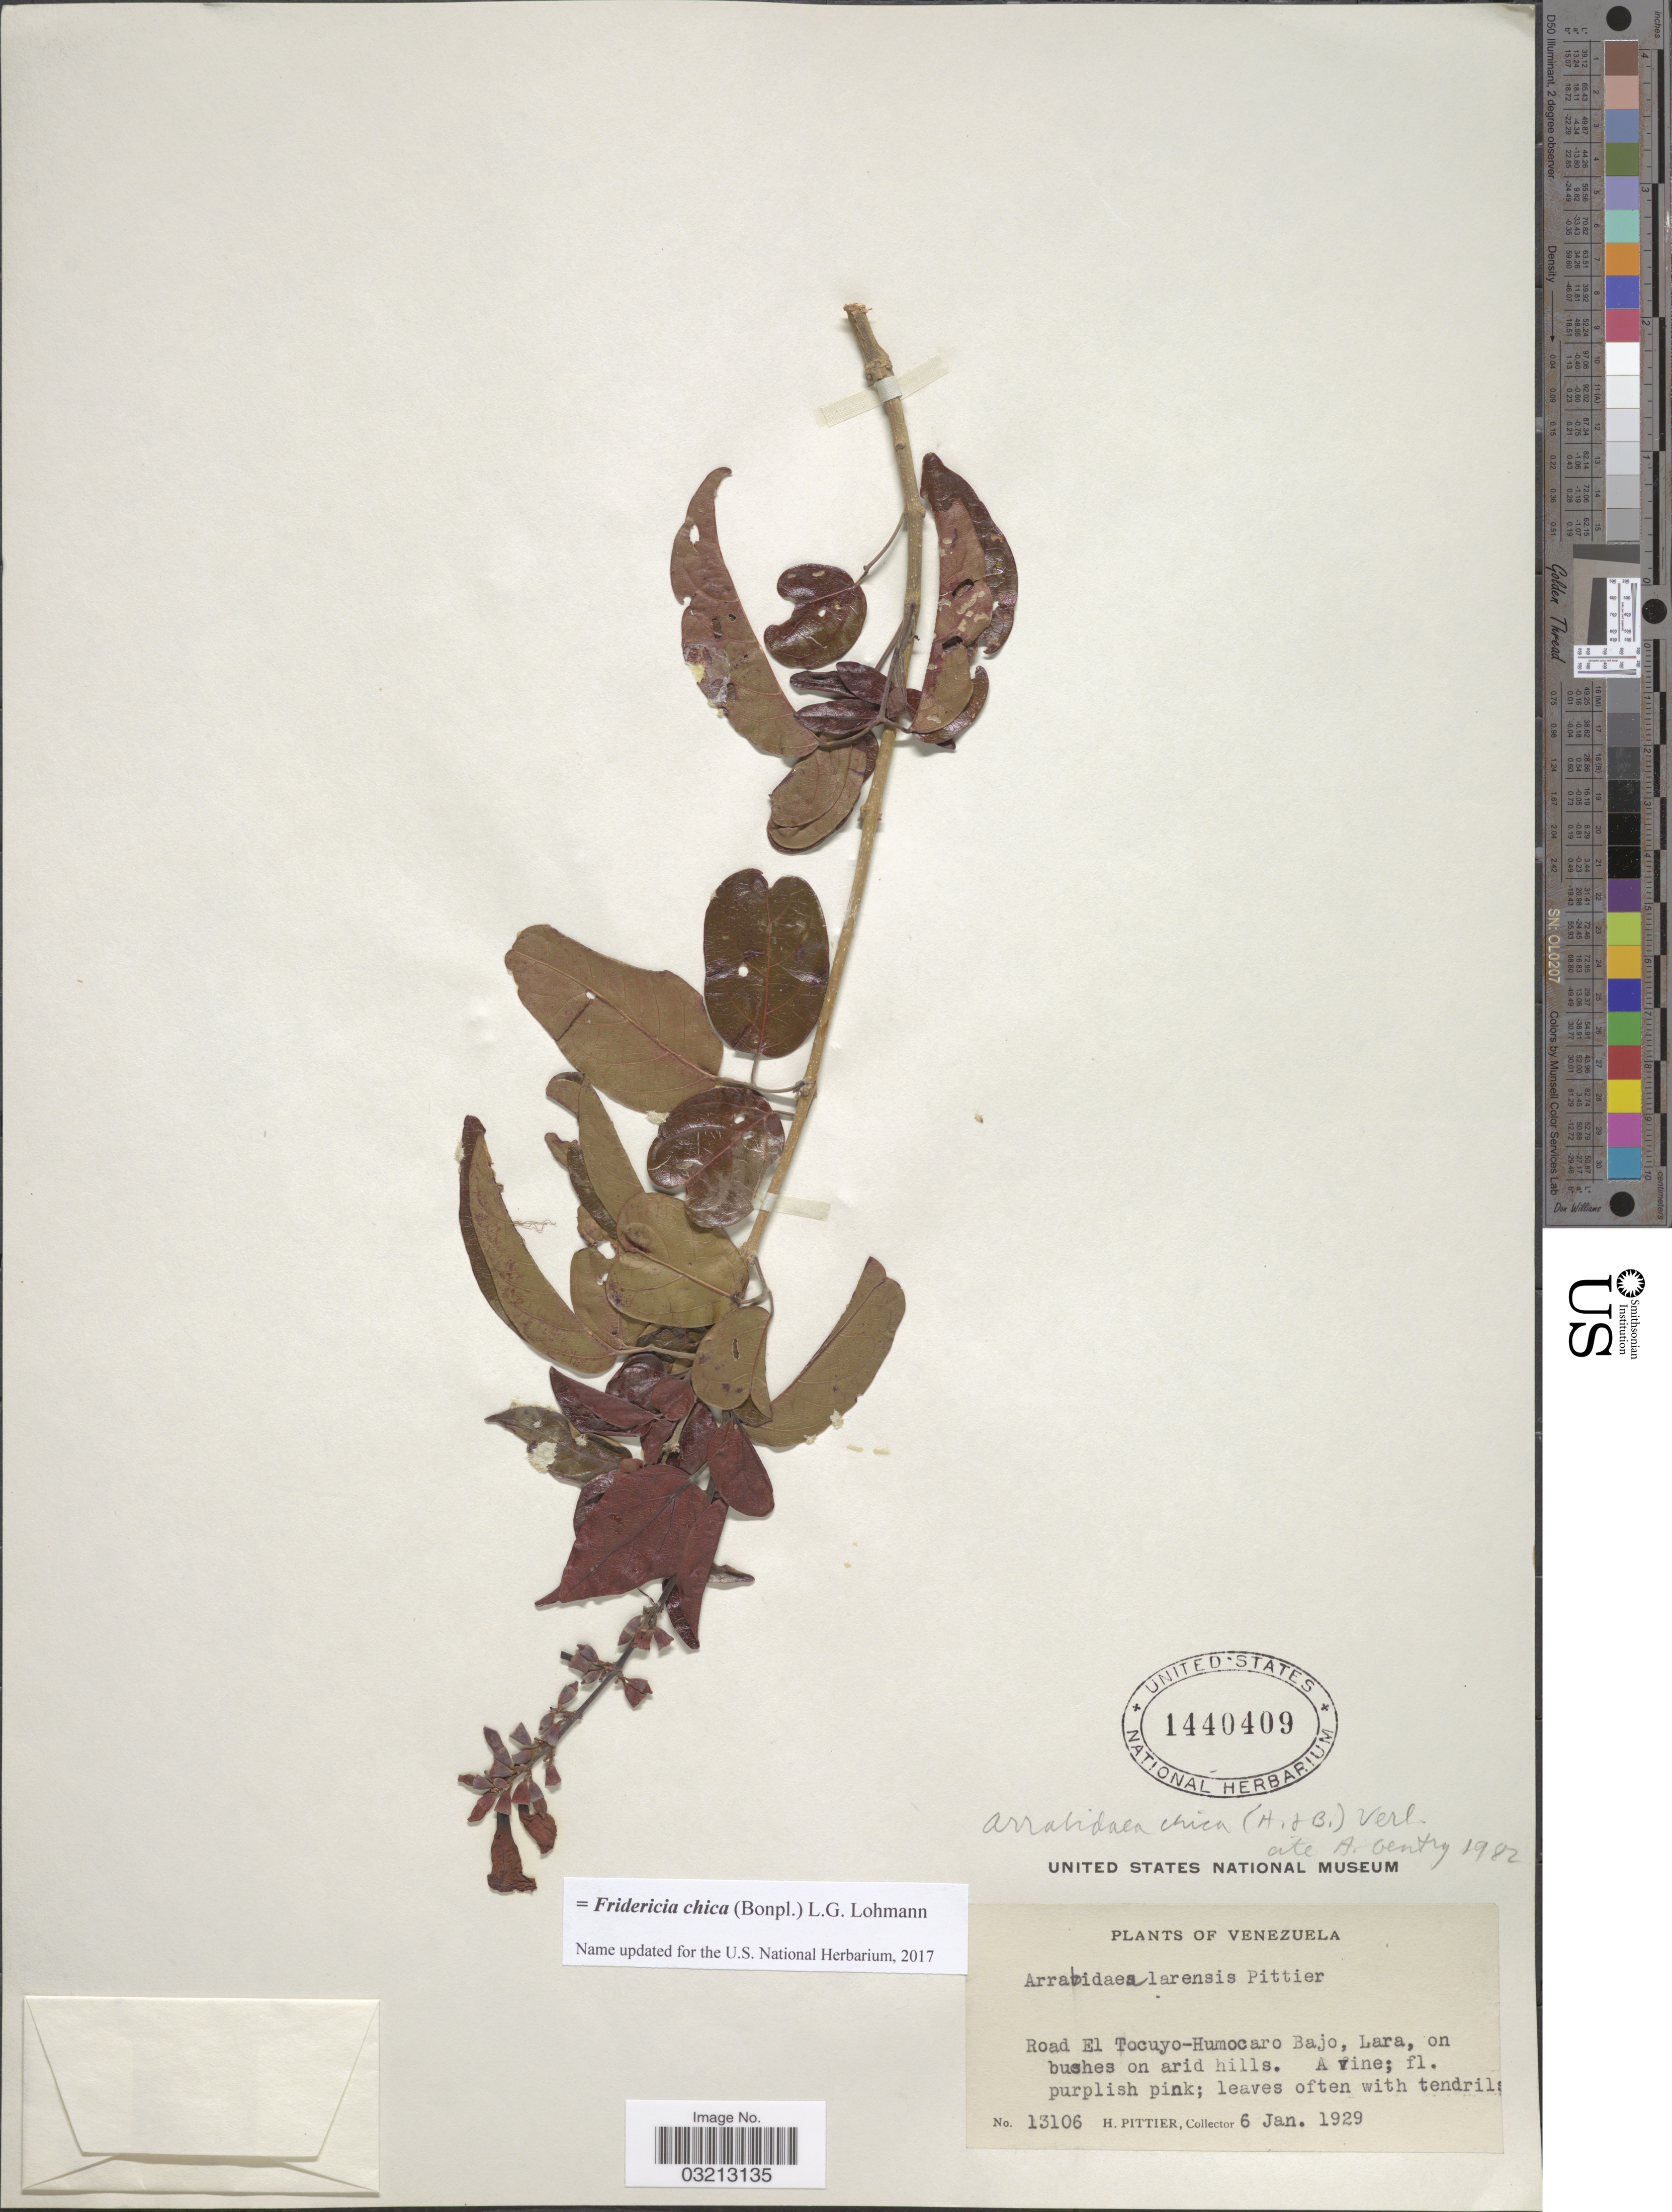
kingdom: Plantae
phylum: Tracheophyta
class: Magnoliopsida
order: Lamiales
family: Bignoniaceae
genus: Fridericia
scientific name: Fridericia chica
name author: (Bonpl.) L.G. Lohmann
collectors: H. F. Pittier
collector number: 13106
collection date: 1929-01-06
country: Venezuela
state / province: Lara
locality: Road el Tocuyo-Humocaro Bajo, on bushes on arid hills.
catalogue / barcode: US 1440409